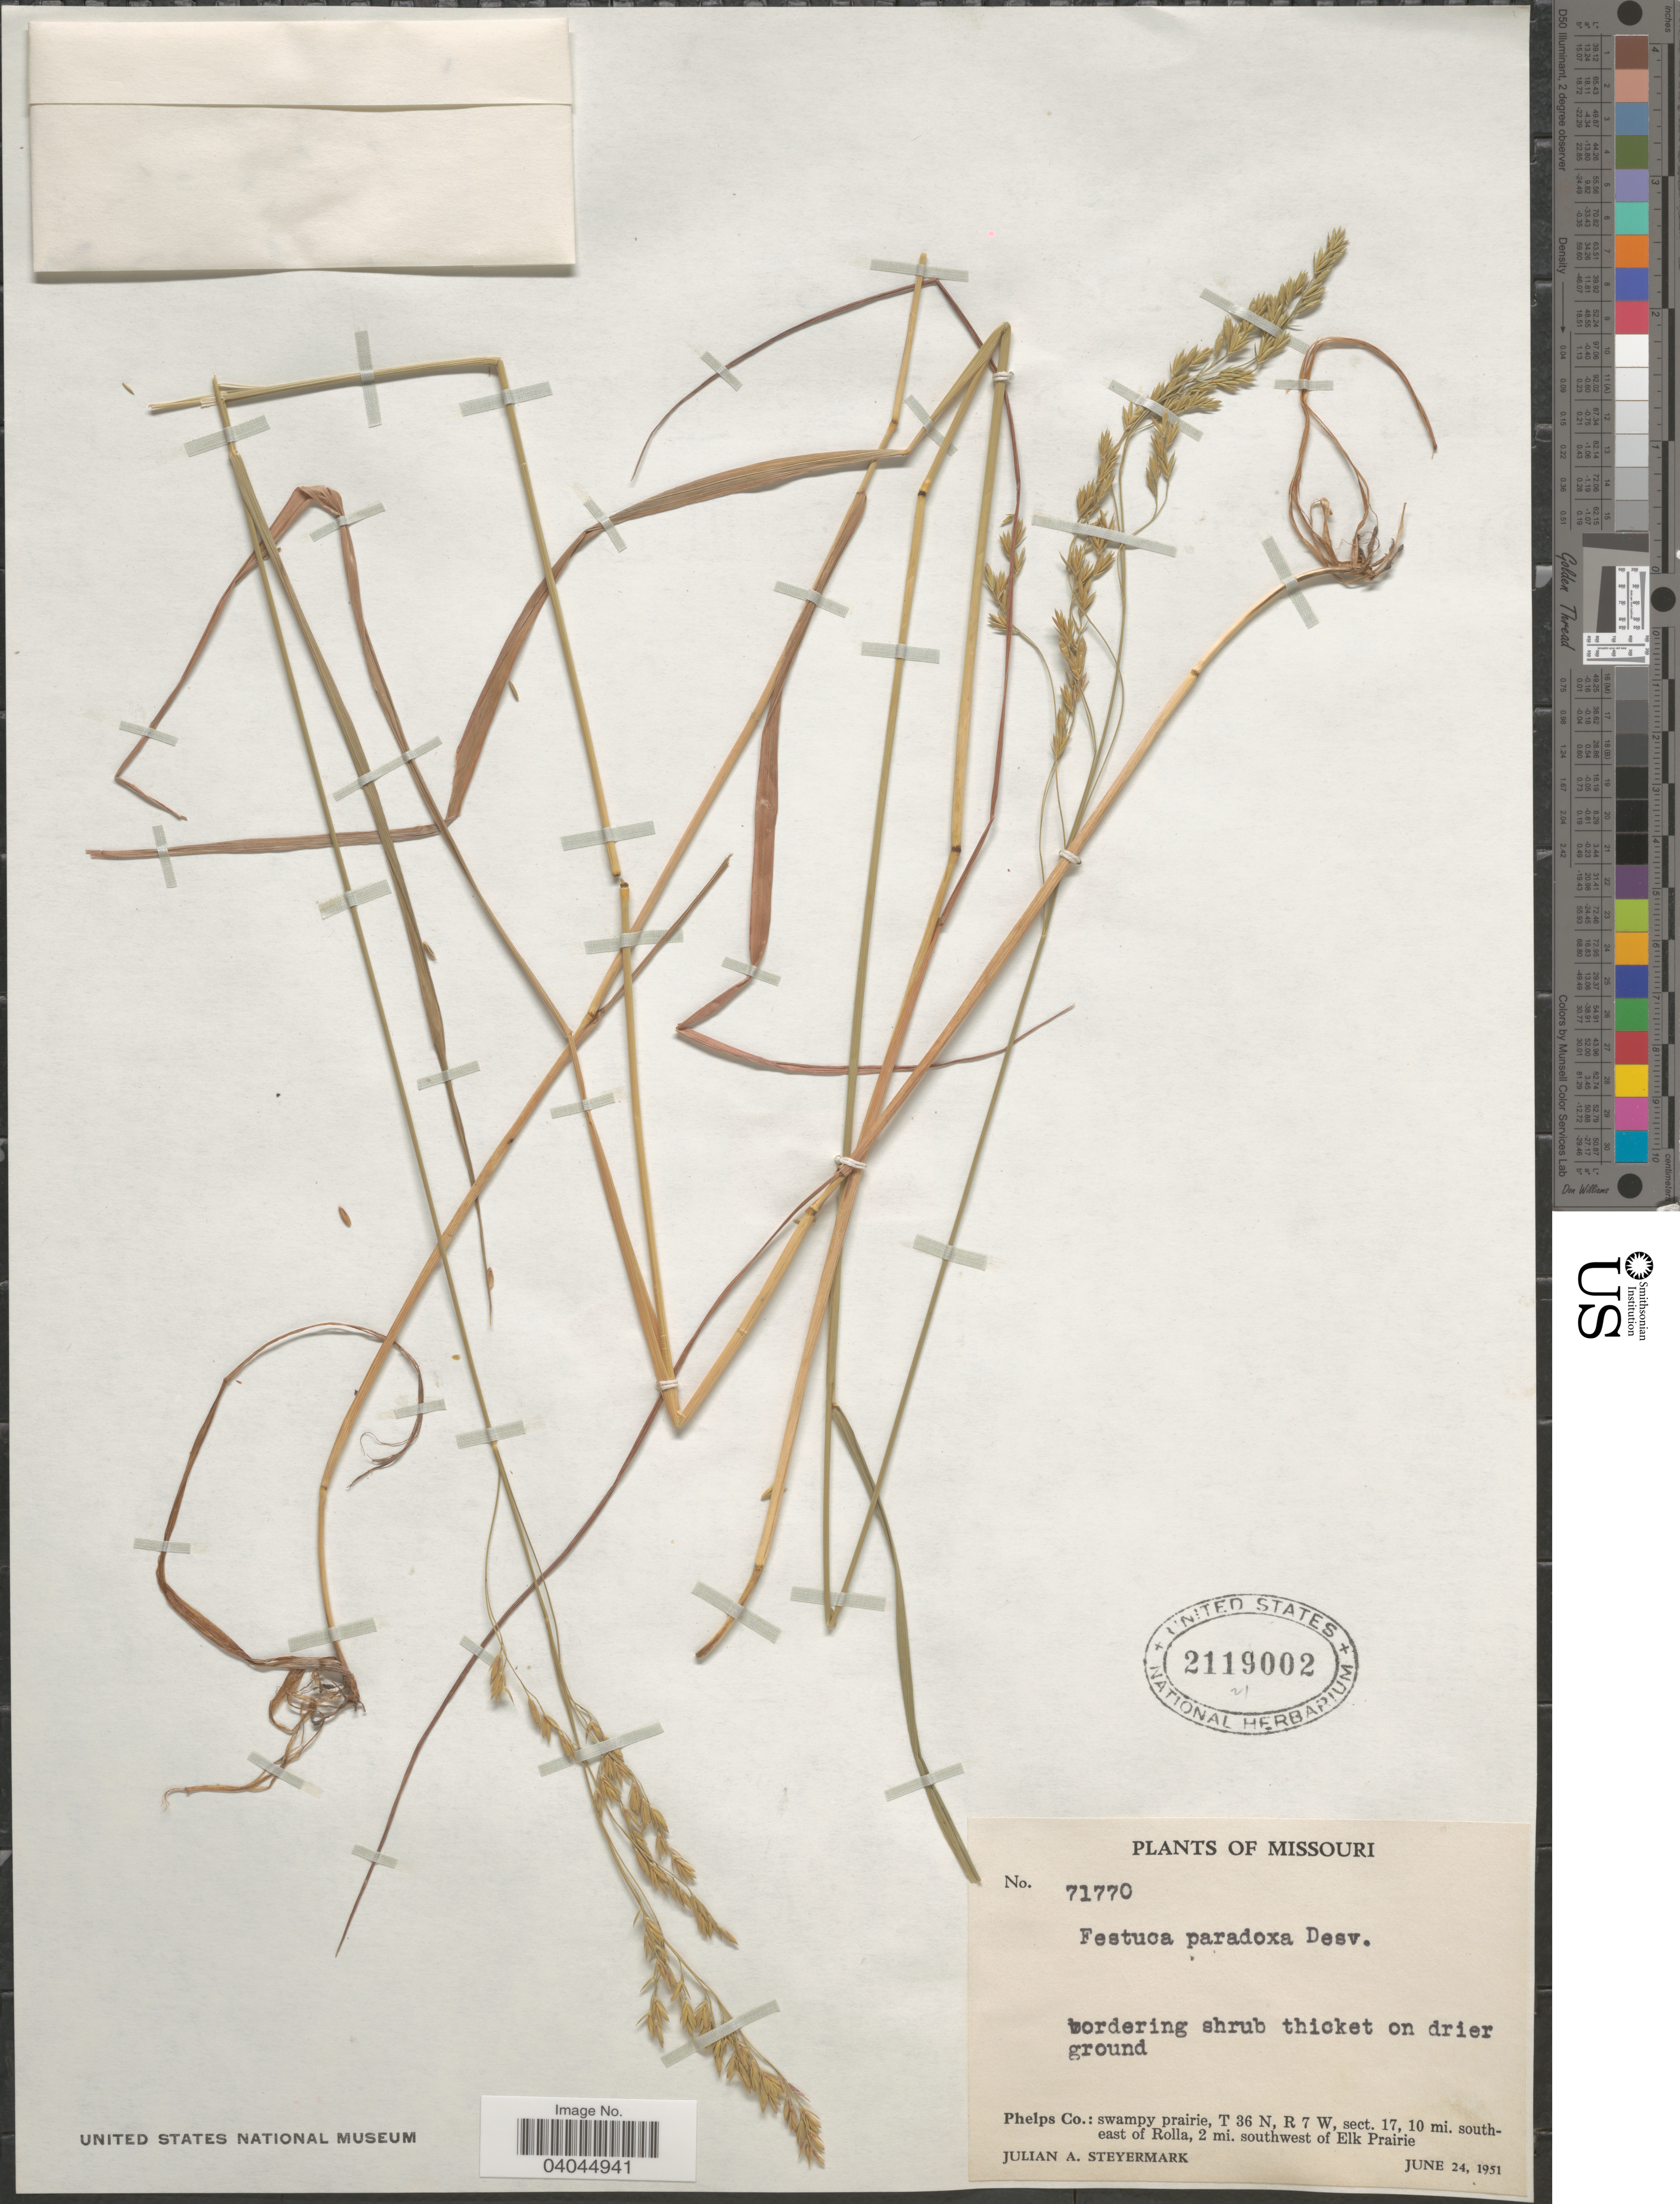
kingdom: Plantae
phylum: Tracheophyta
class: Liliopsida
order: Poales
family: Poaceae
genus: Festuca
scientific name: Festuca paradoxa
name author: Desv.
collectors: J. Steyermark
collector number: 71770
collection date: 1951-06-24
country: United States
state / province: Missouri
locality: Phelps Co.: swampy prairie, T 36 N, R 7 W, sect. 17, 10 mi. south-east of Rolla, 2 mi. southwest of Elk Prairie.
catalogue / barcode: US 2119002